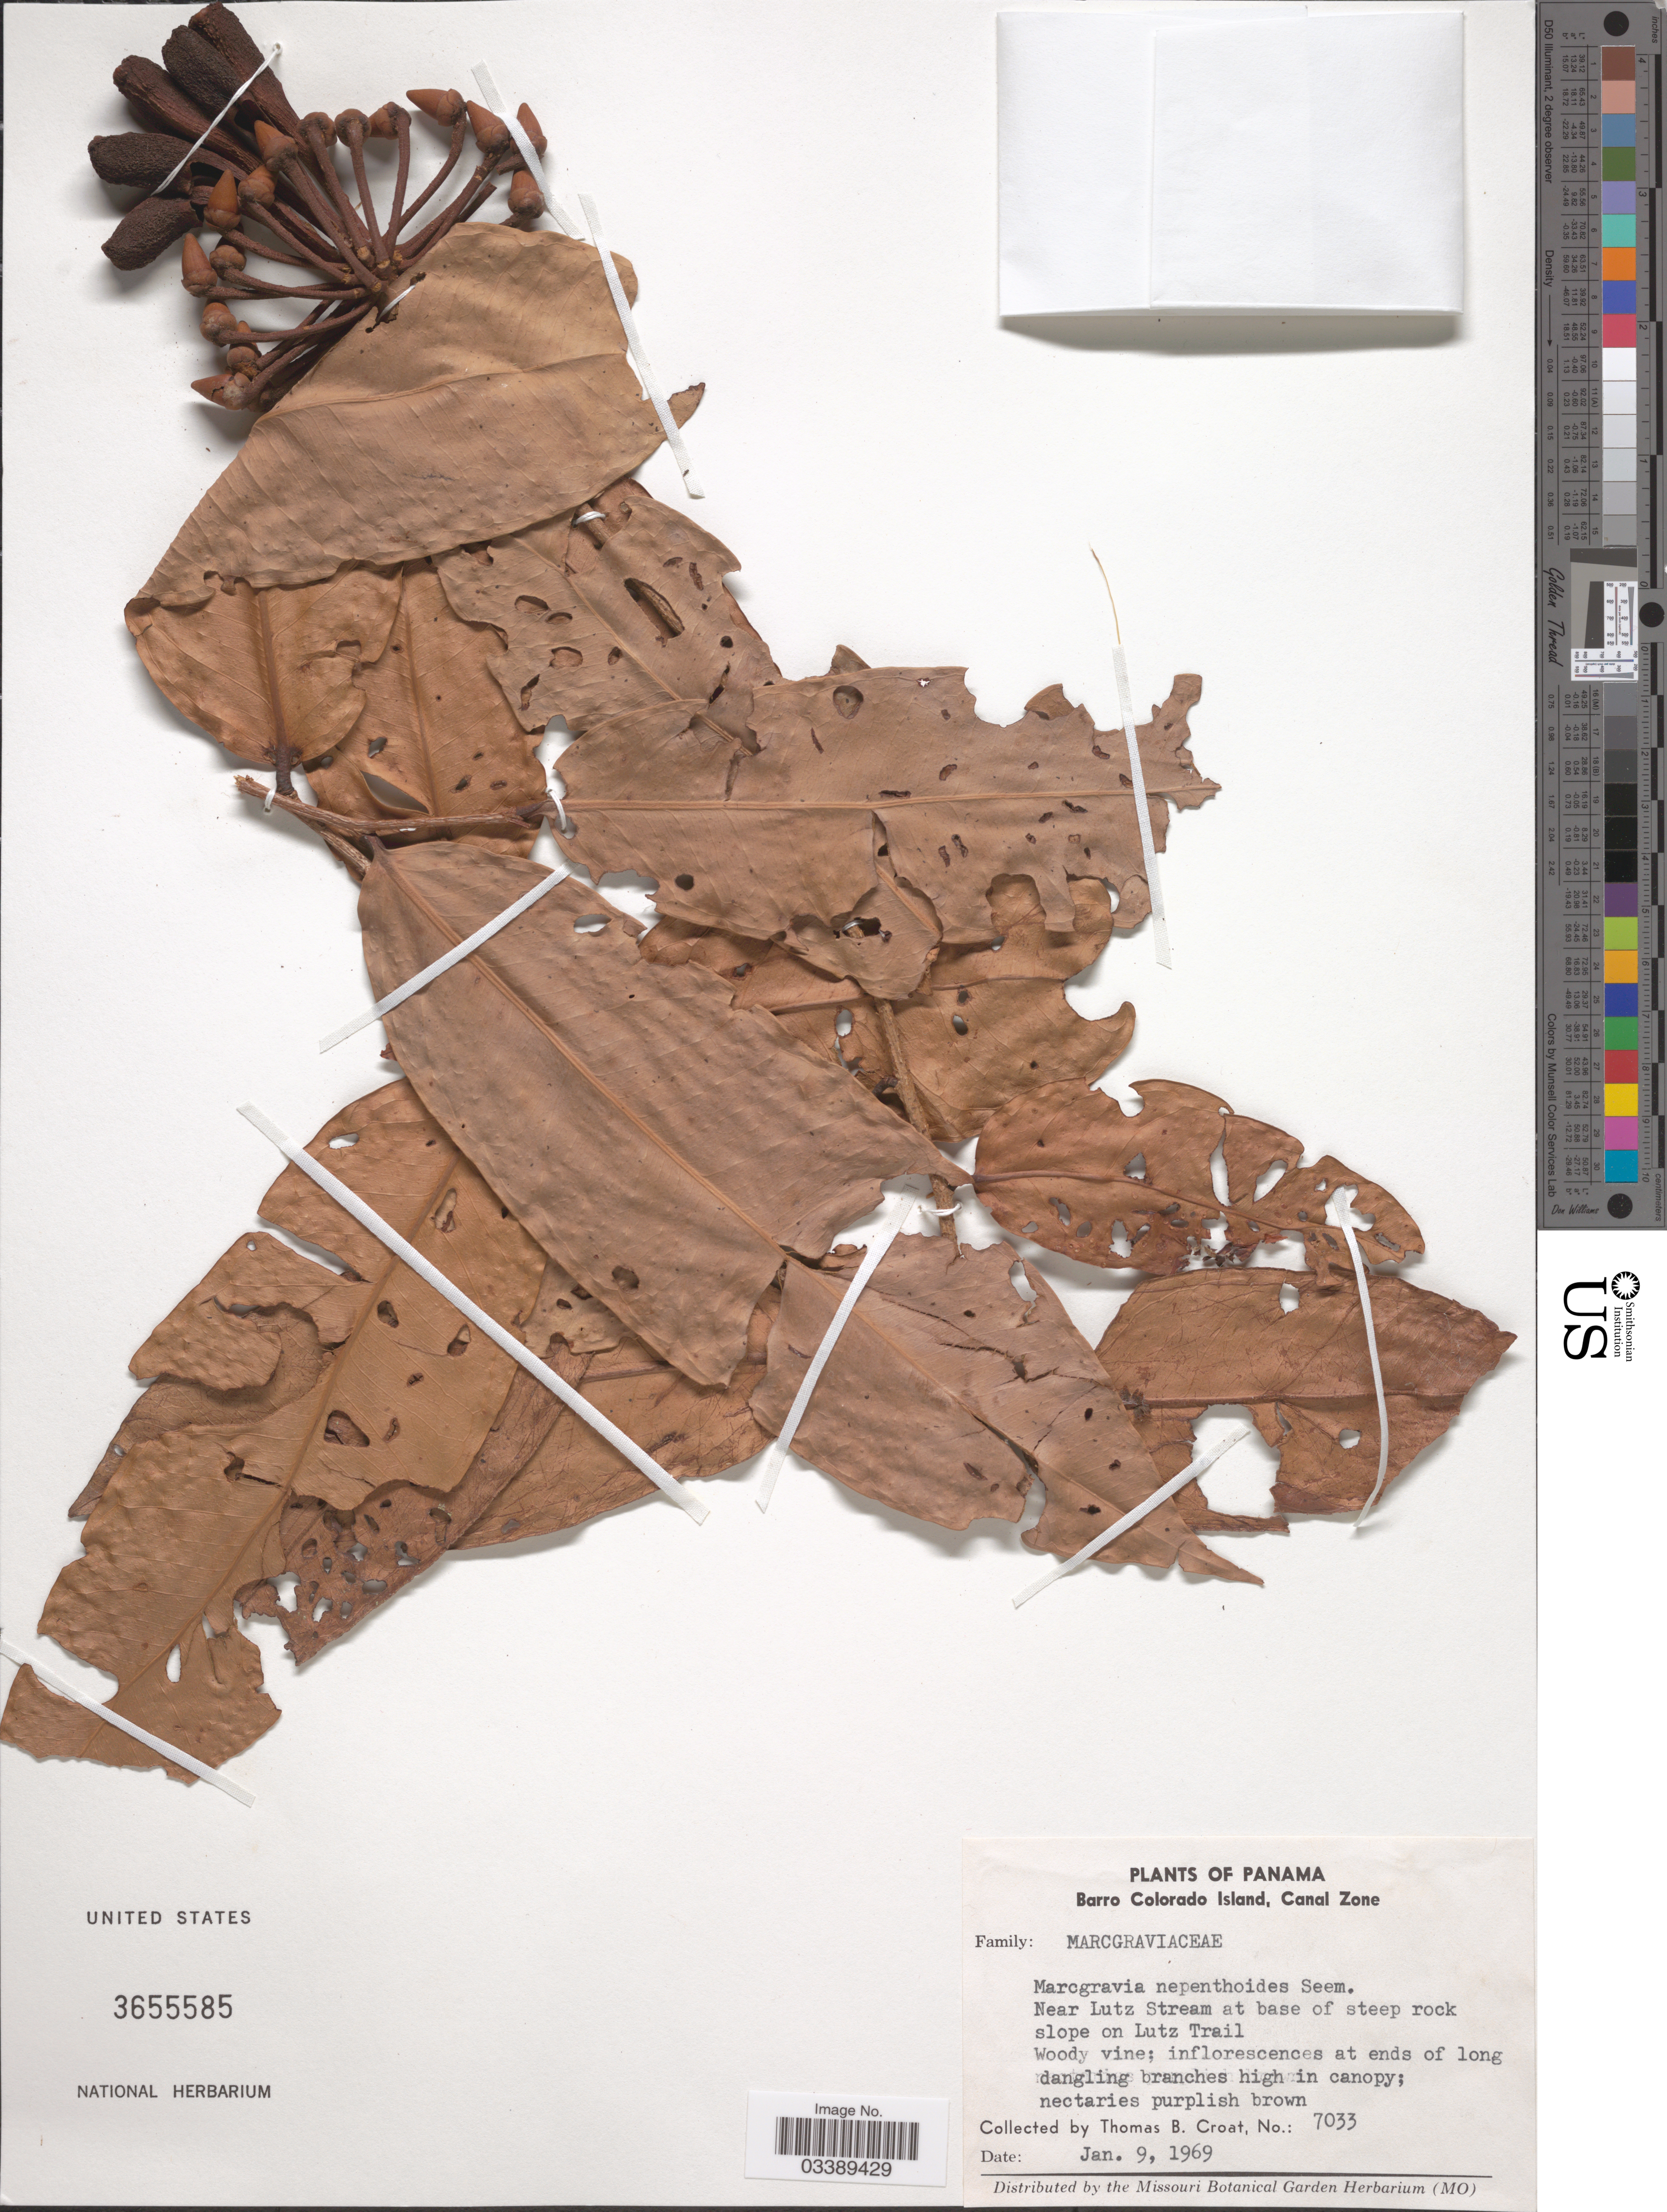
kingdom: Plantae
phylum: Tracheophyta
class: Magnoliopsida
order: Ericales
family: Marcgraviaceae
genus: Marcgravia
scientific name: Marcgravia nepenthoides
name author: Seem.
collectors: T. B. Croat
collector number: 7033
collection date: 1969-01-09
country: Panama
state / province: Panamá Oeste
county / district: Canal Zone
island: Barro Colorado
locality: Barro Colorado Island, Canal Zone. Near Lutz Stream at base of steep rock slope on Lutz Trail.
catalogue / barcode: US 3655585